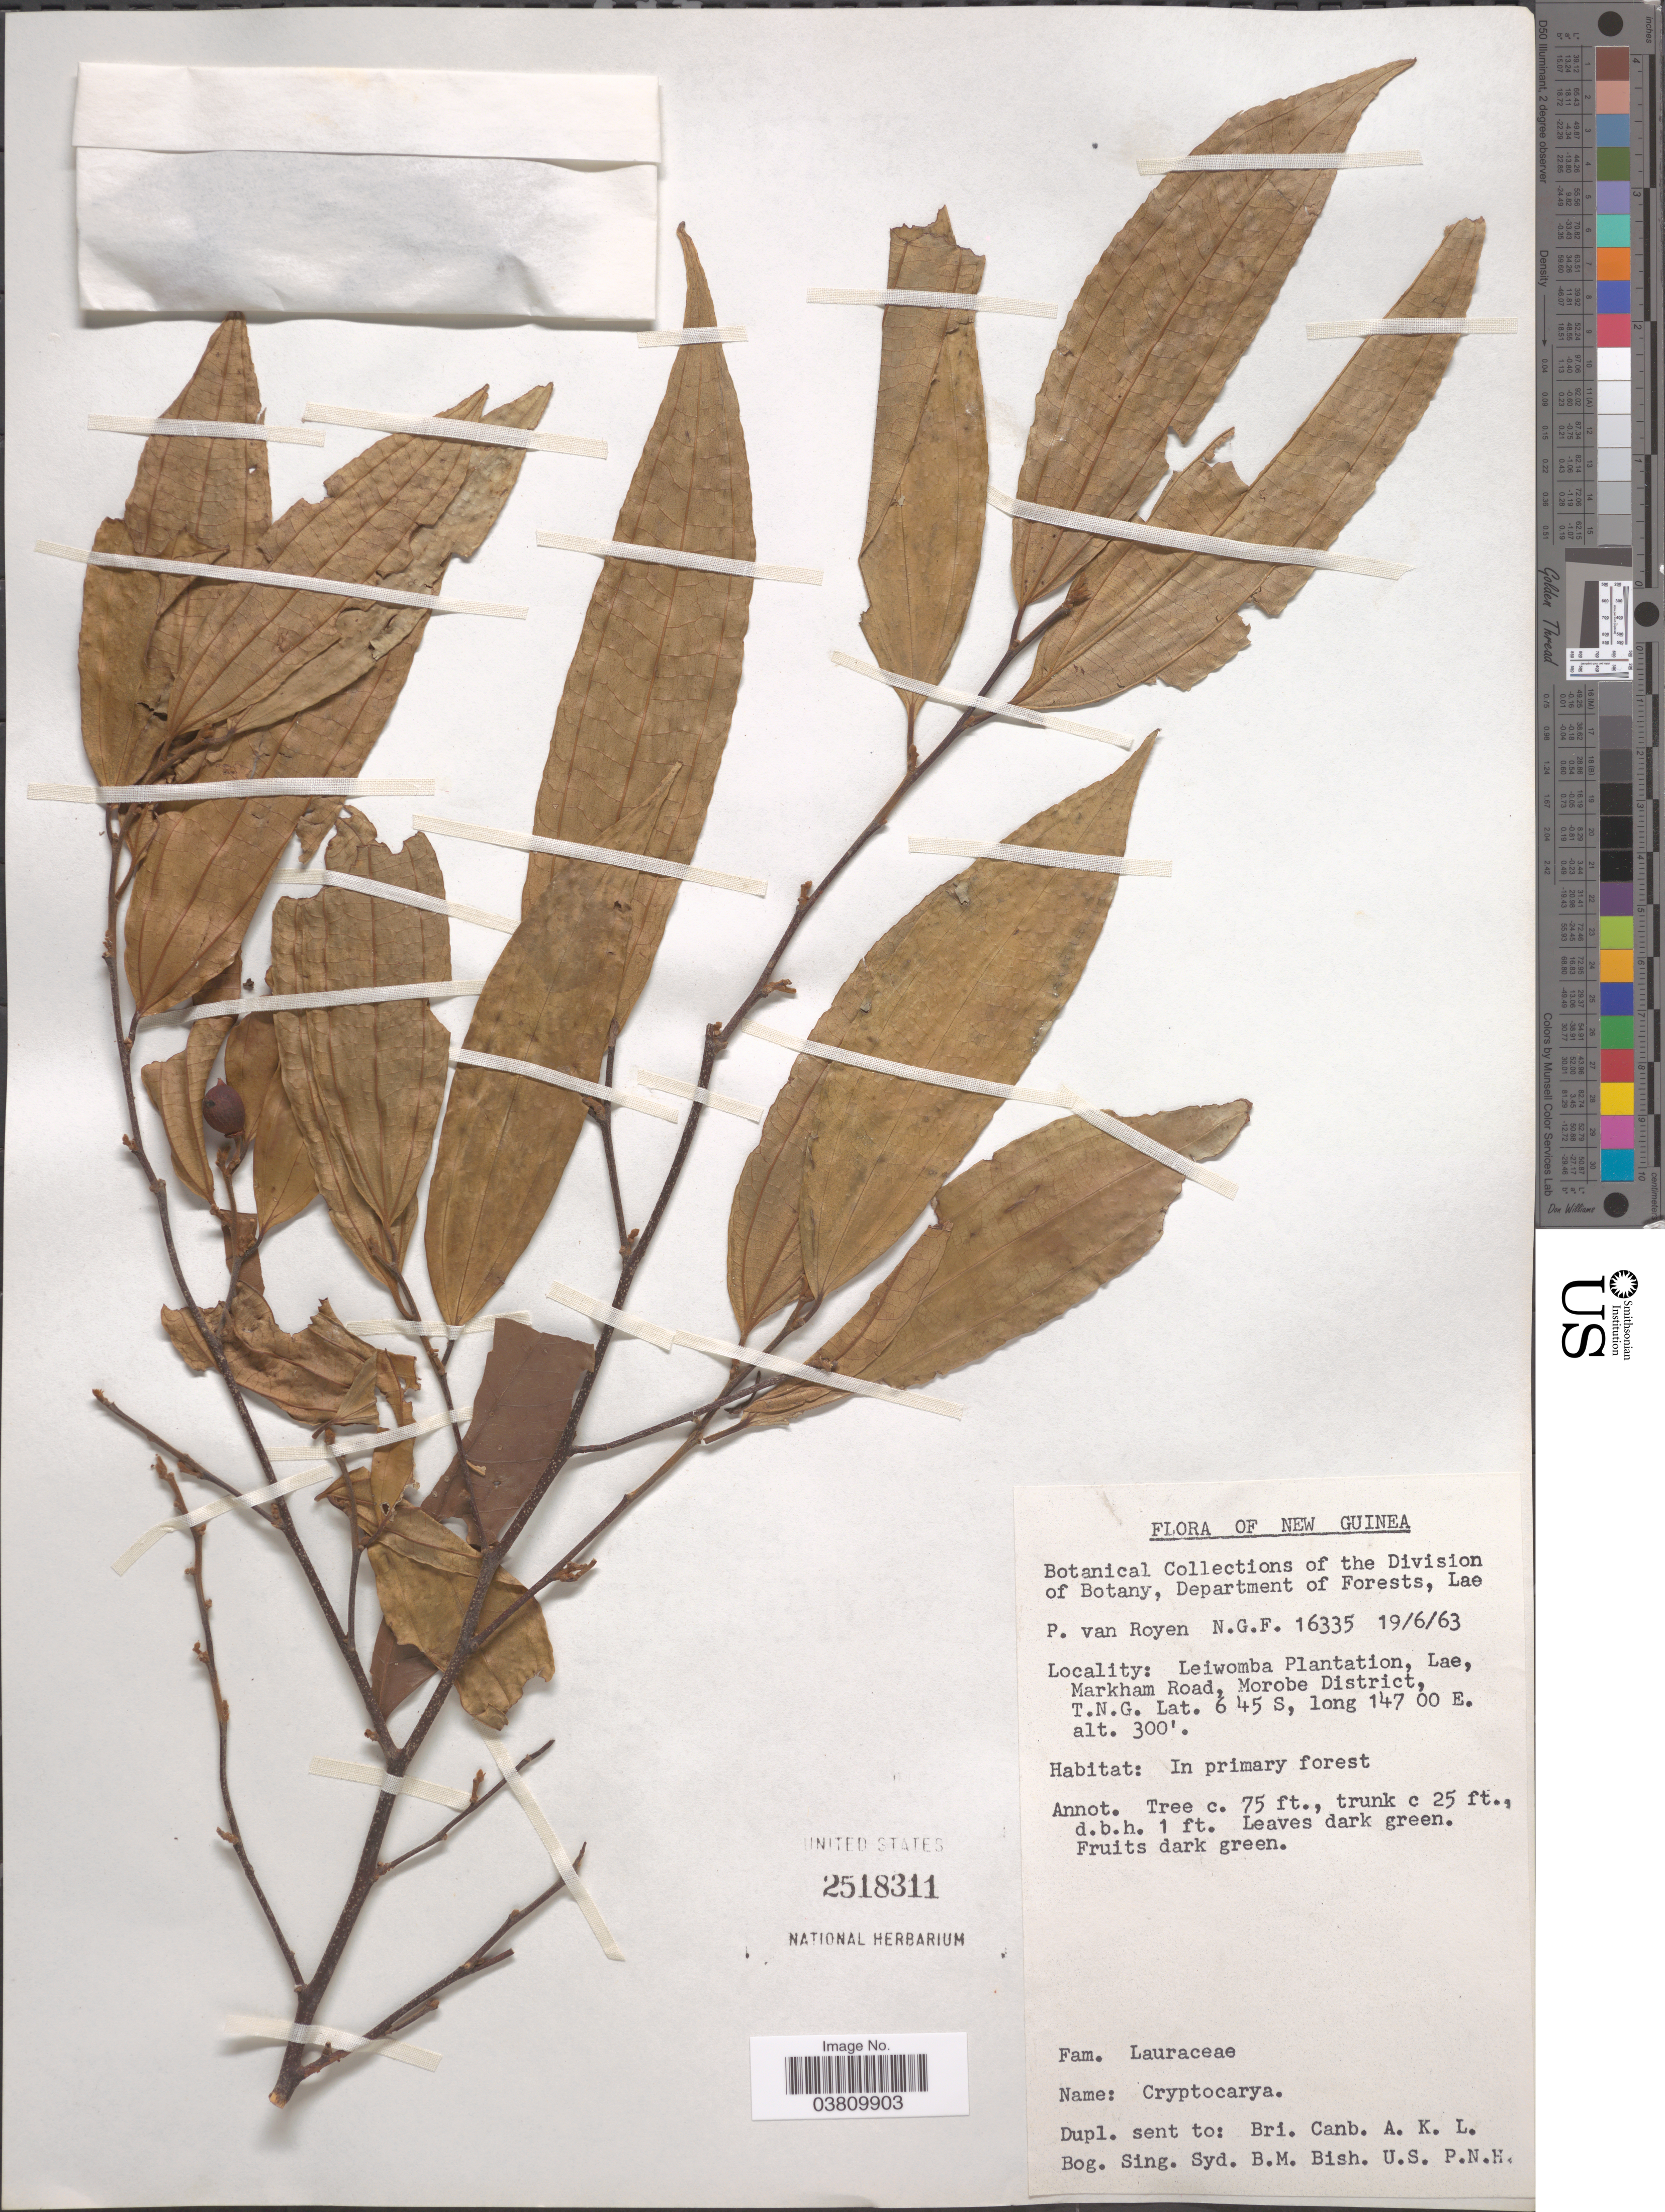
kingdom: Plantae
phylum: Tracheophyta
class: Magnoliopsida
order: Laurales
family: Lauraceae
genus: Cryptocarya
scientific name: Cryptocarya sp.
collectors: P. van Royen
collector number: NGF 16335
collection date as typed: Transcribed d/m/y: 19/6/63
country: Papua New Guinea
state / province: Morobe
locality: New Guinea. Leiwomba Plantation, Lae, Markham Road, Morobe District, T.N.G.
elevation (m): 91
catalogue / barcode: US 2518311